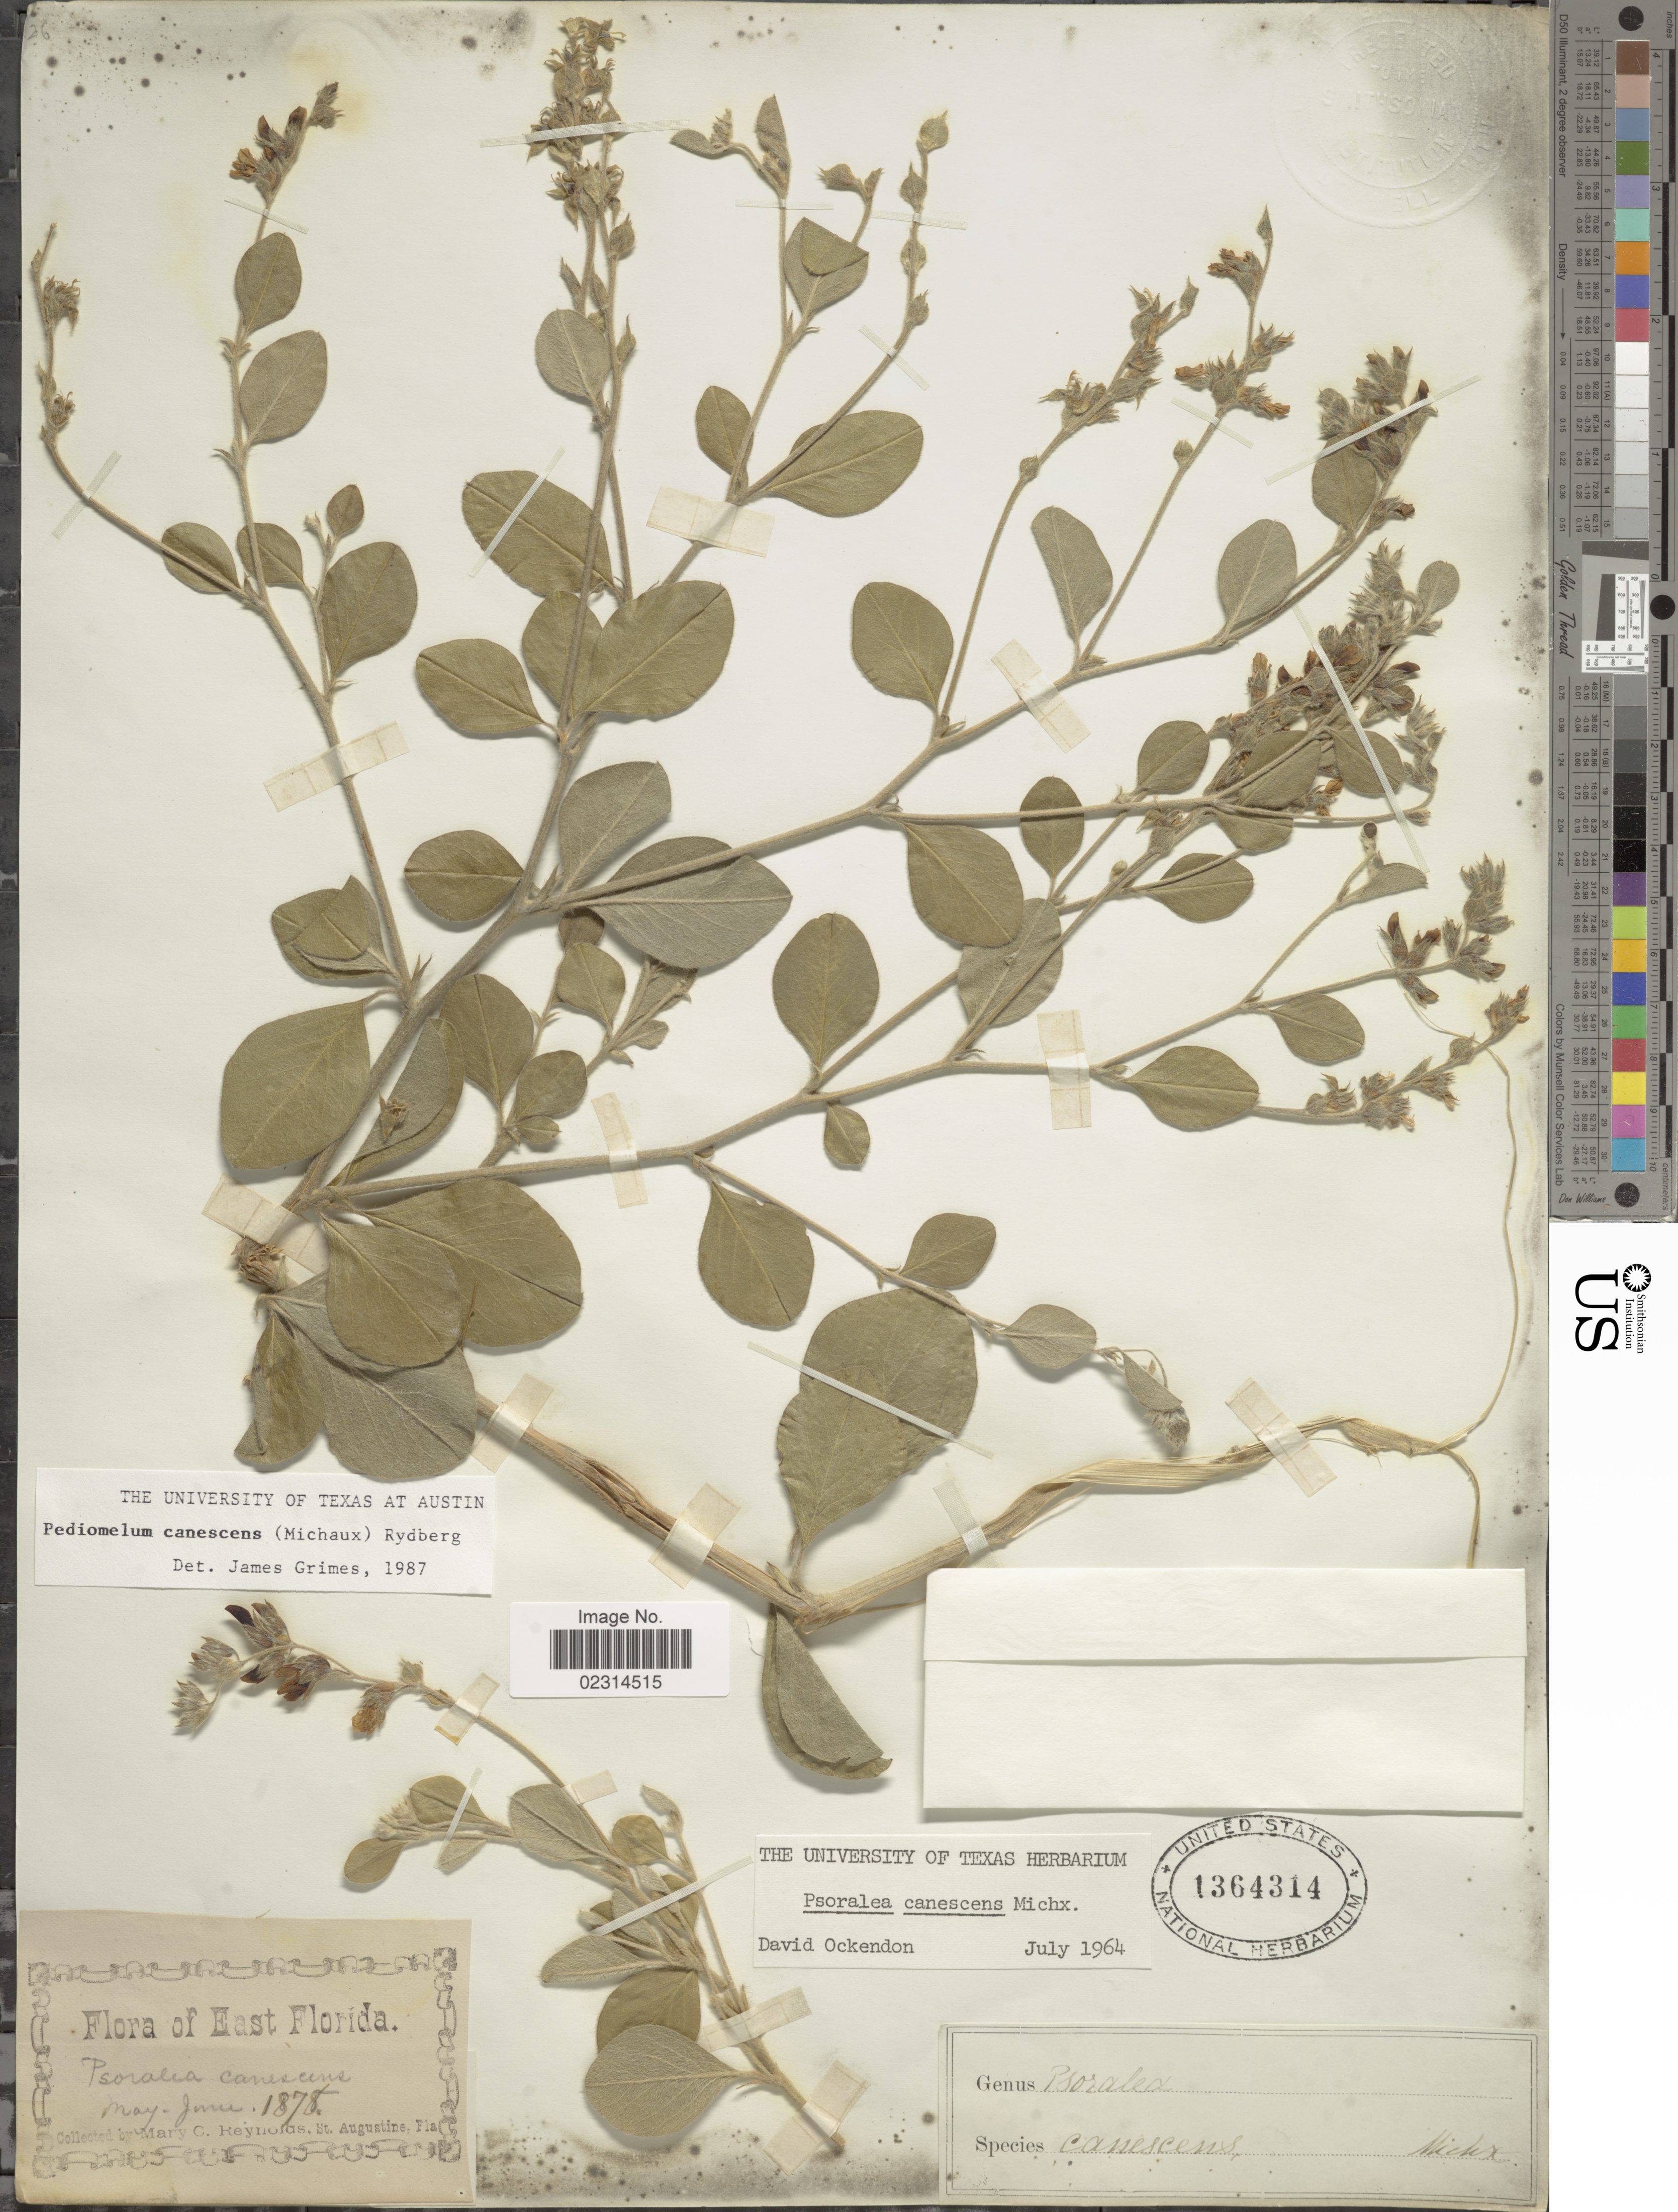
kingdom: Plantae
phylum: Tracheophyta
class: Magnoliopsida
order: Fabales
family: Fabaceae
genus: Pediomelum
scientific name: Pediomelum canescens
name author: (Michx.) Rydb.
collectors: M. Reynolds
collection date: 1878-05/1878-06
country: United States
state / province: Florida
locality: East Florida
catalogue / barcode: US 1364314